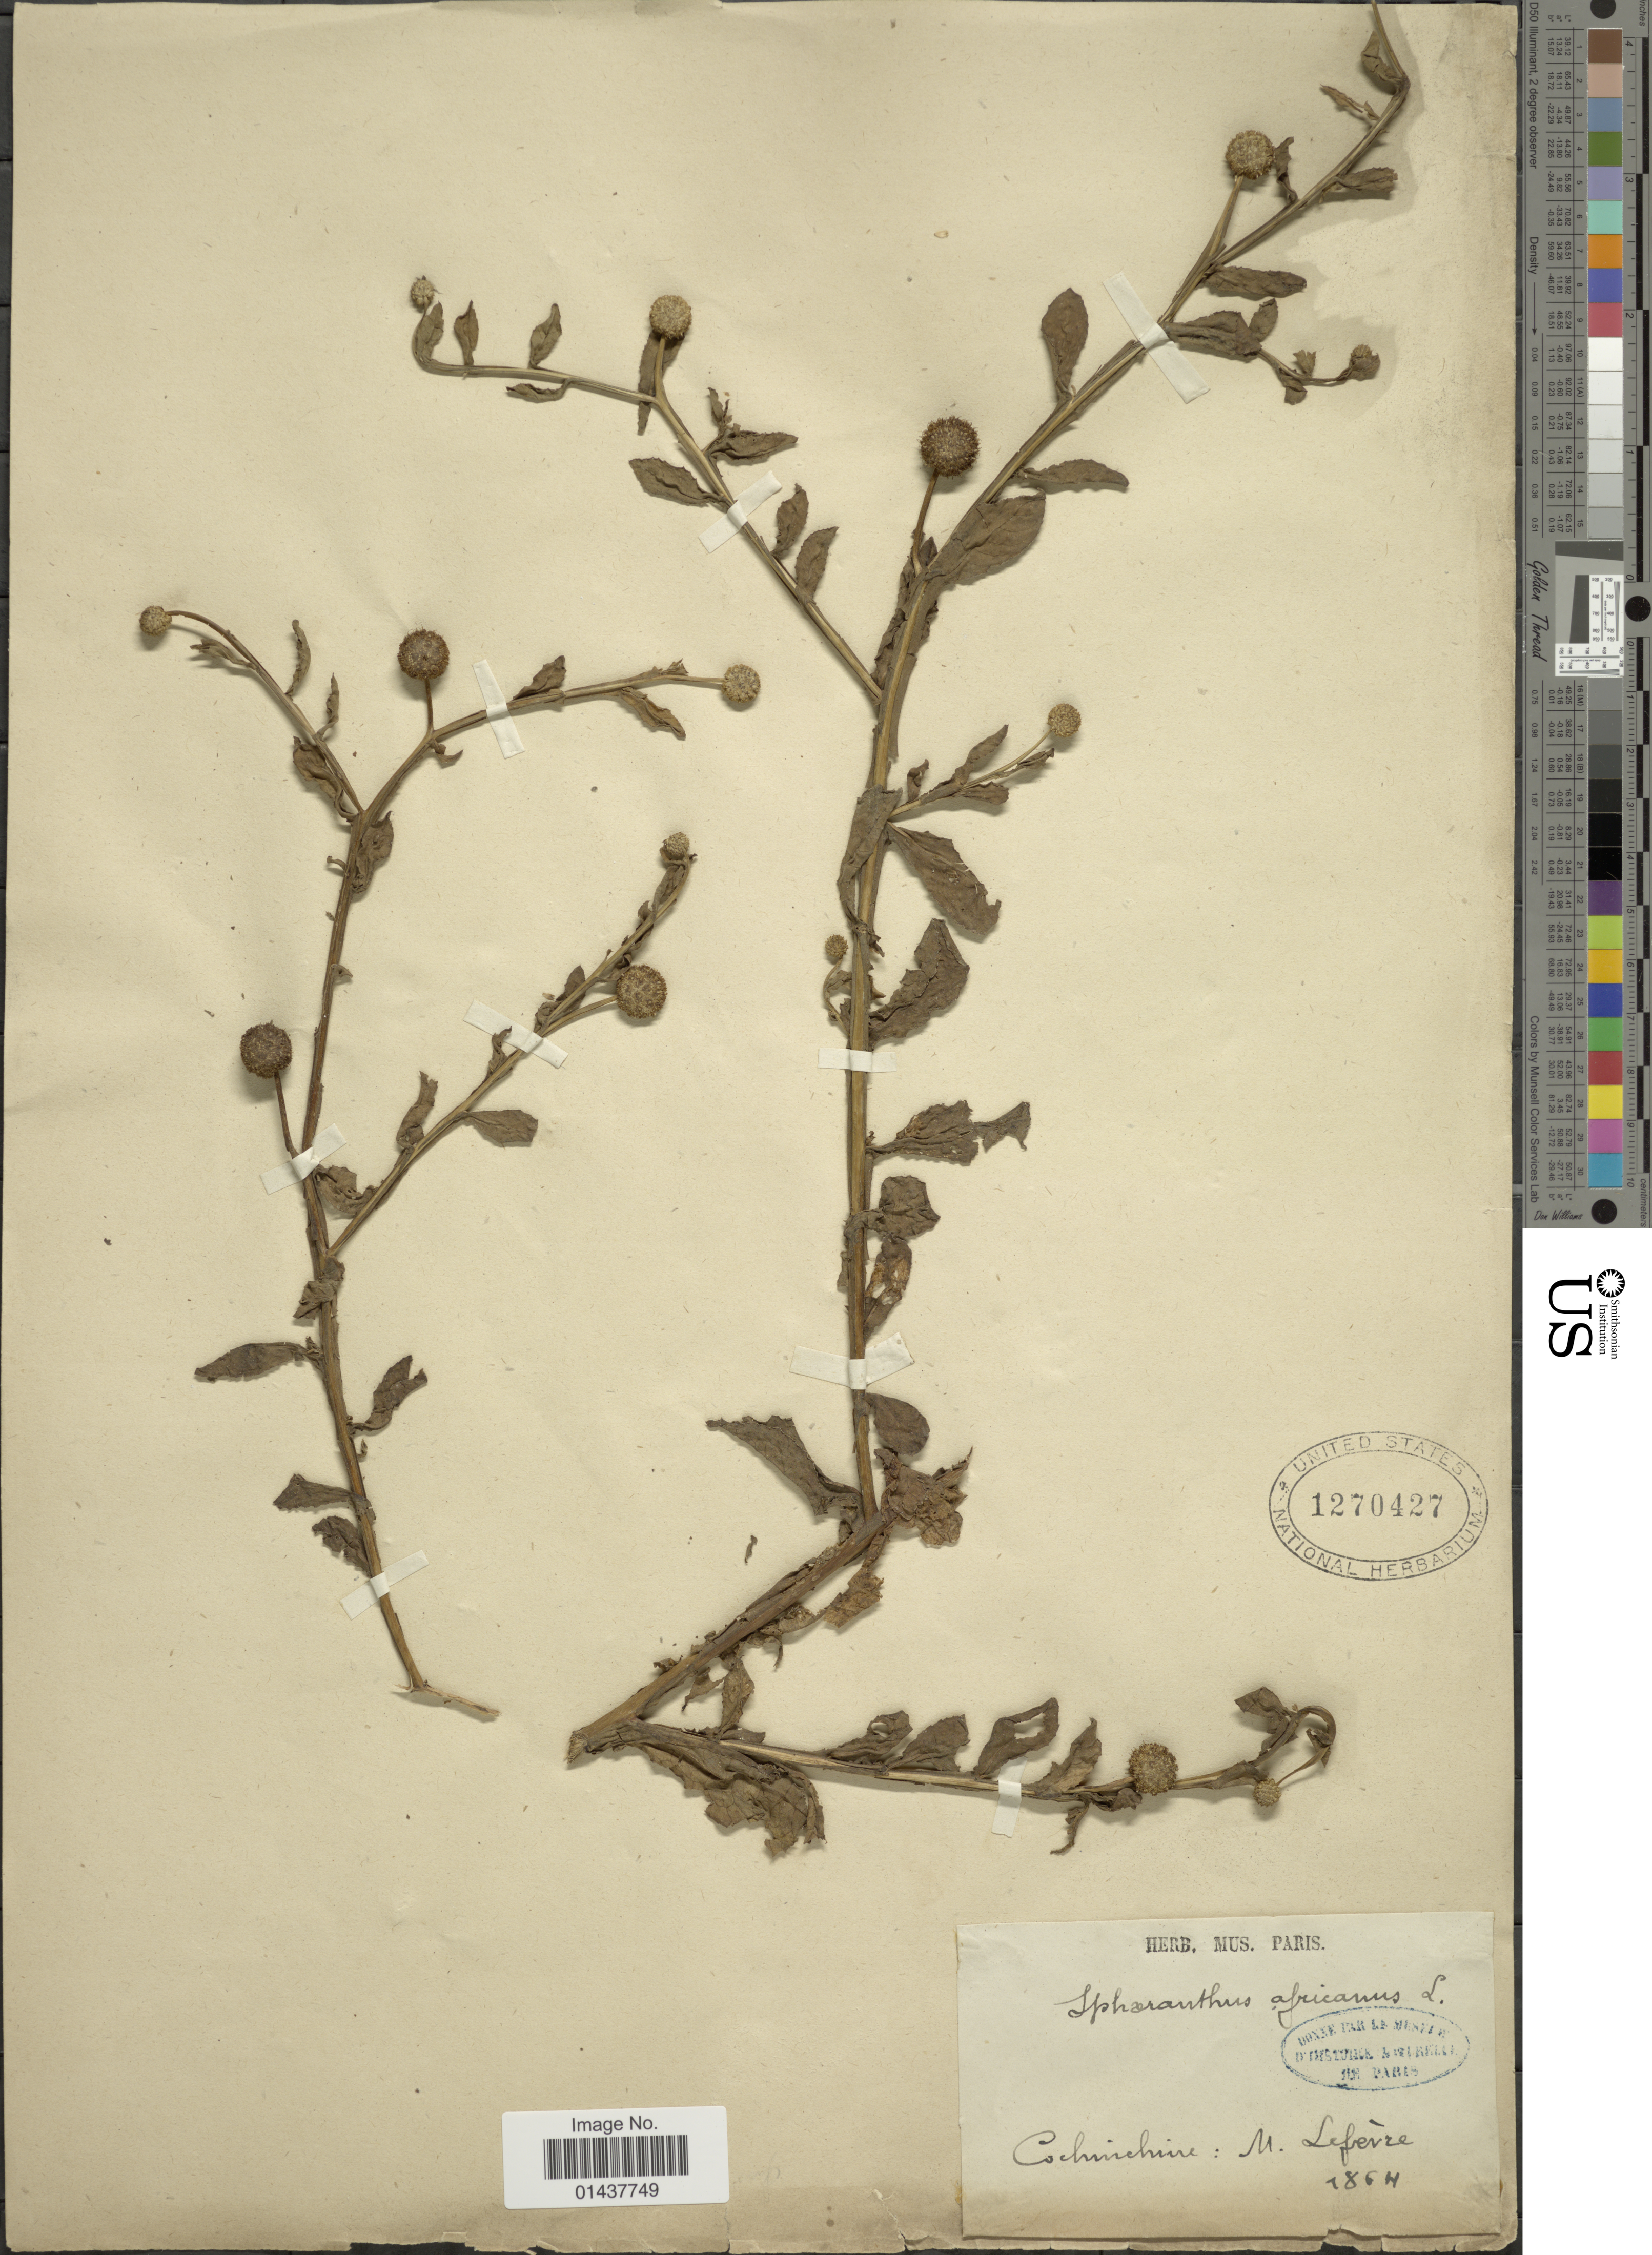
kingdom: Plantae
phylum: Tracheophyta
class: Magnoliopsida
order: Asterales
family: Asteraceae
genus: Sphaeranthus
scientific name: Sphaeranthus africanus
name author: L.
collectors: M. Lefevre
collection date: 1864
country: Vietnam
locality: Cochinchine [interpreted]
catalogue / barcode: US 1270427